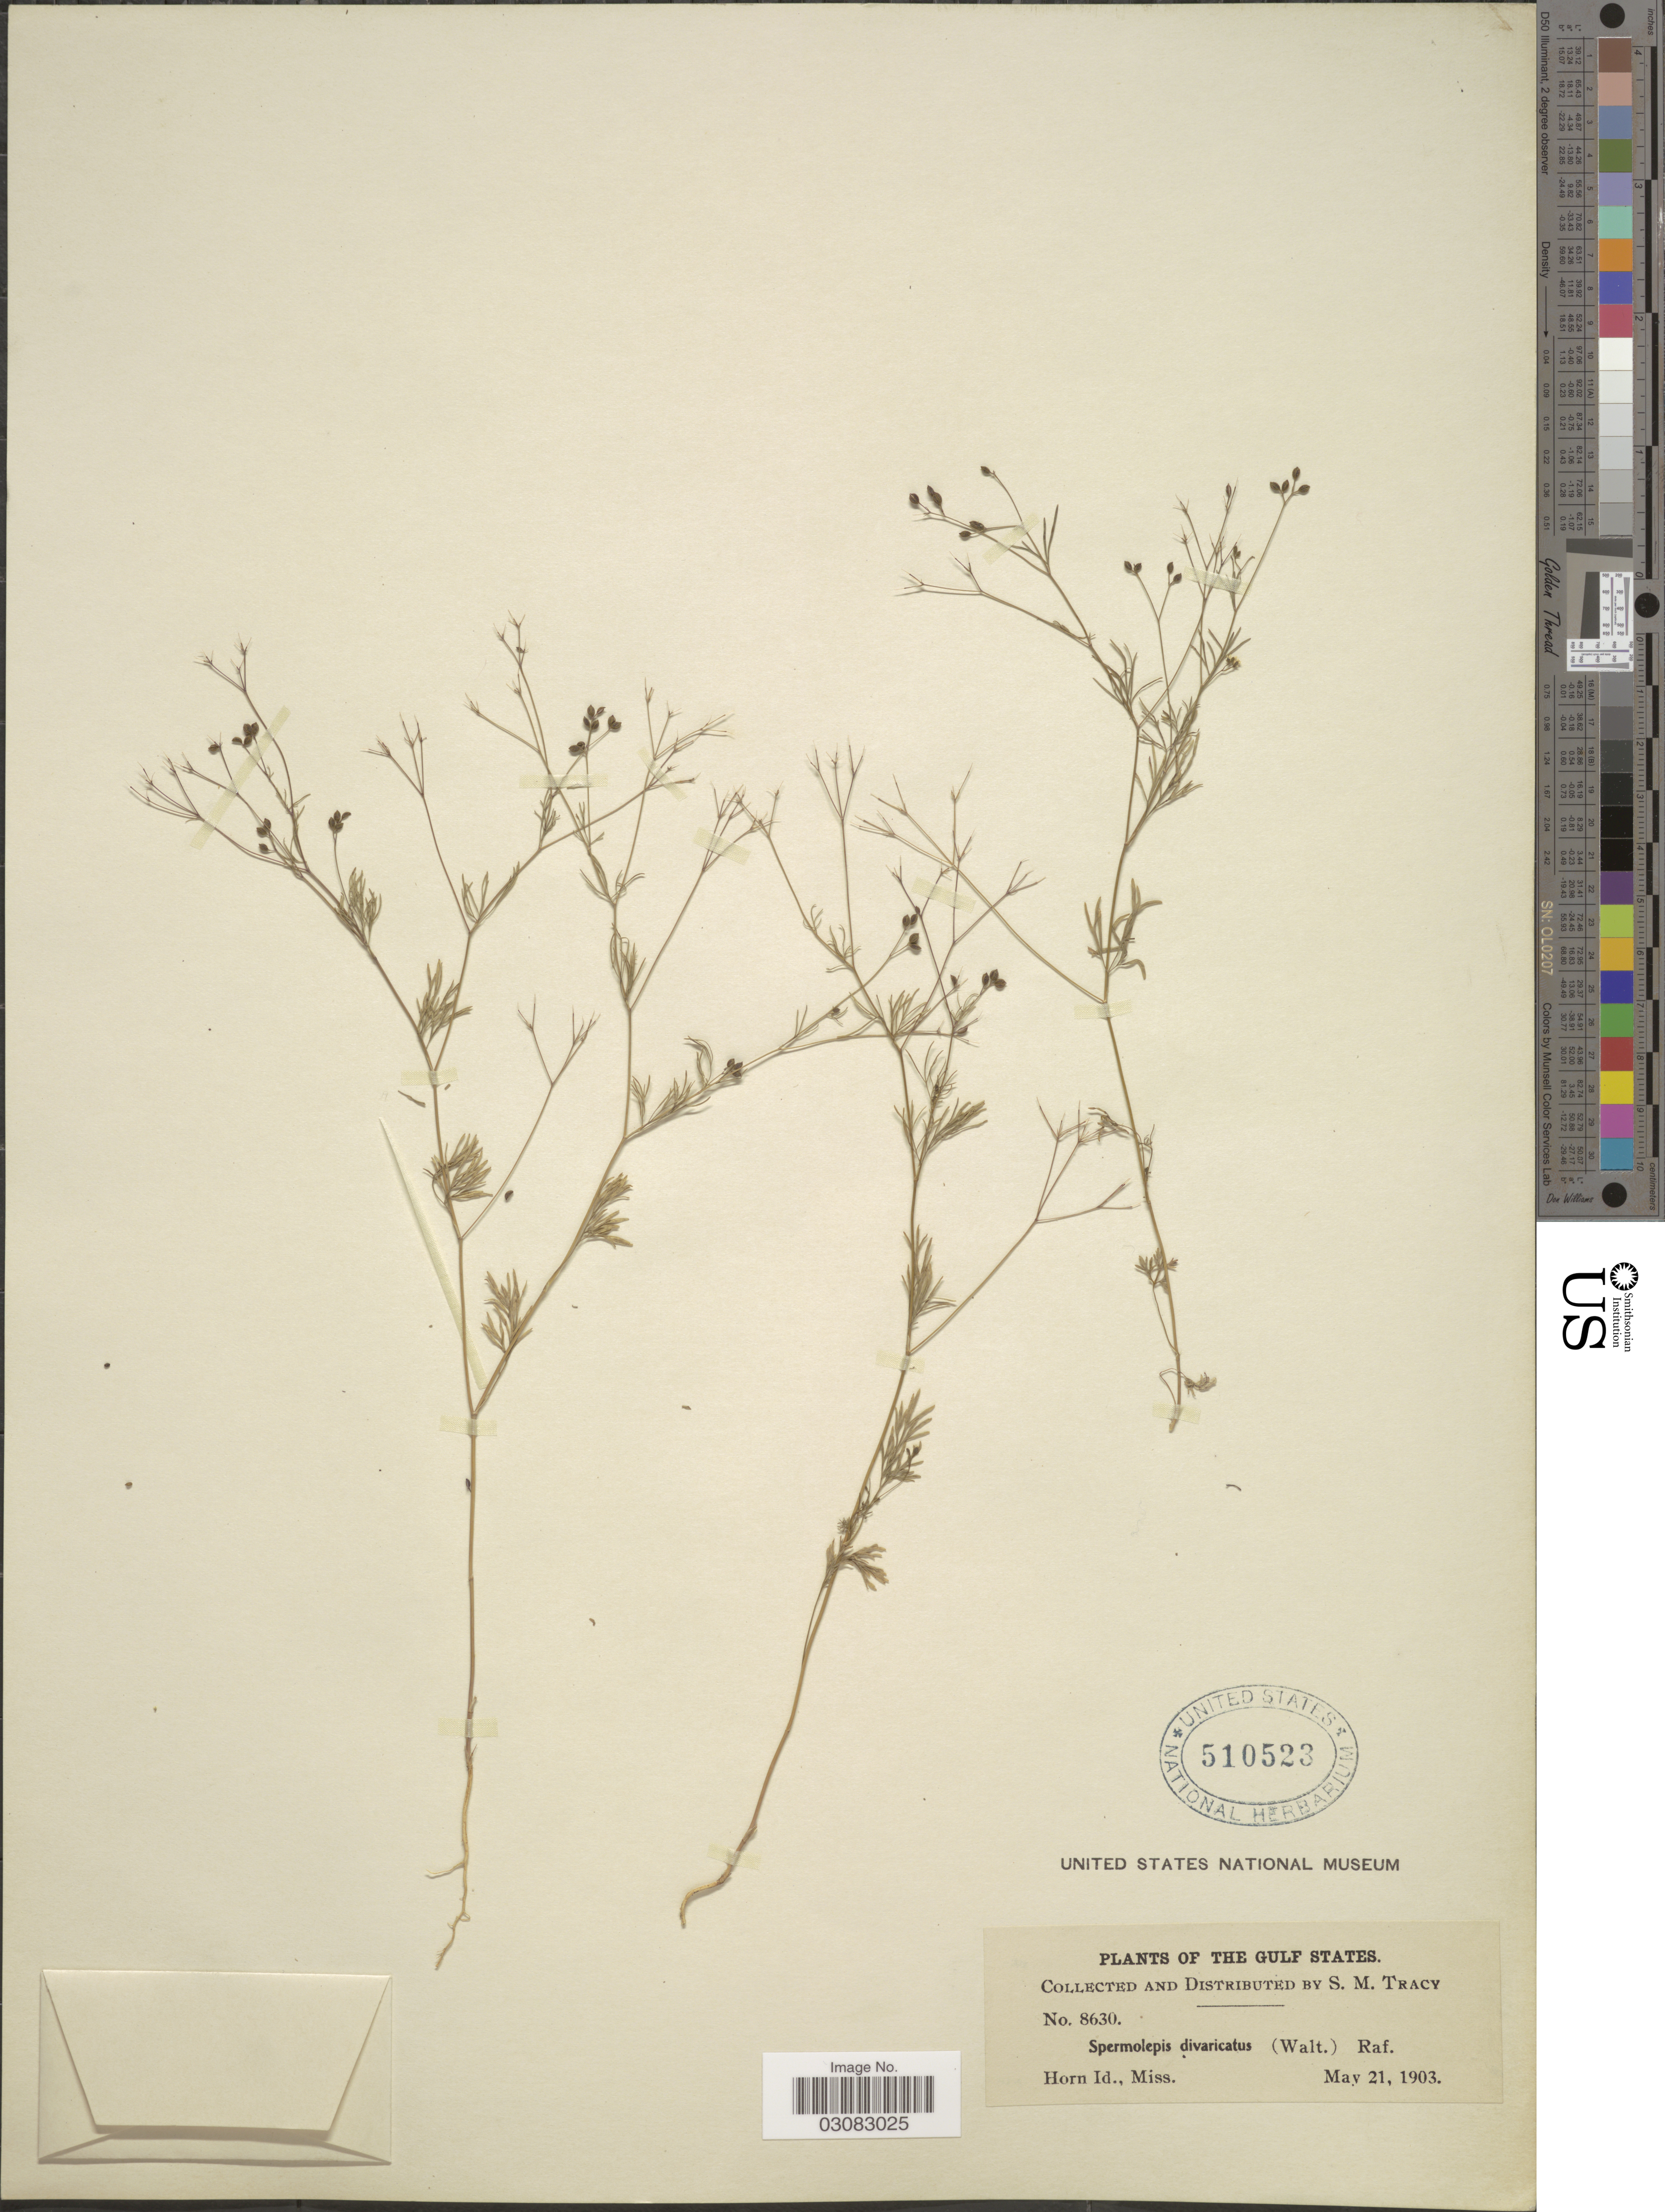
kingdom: Plantae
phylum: Tracheophyta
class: Magnoliopsida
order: Apiales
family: Apiaceae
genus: Spermolepis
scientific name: Spermolepis divaricata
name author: (Walter) Raf.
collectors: S. M. Tracy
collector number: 8630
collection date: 1903-05-21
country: United States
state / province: Mississippi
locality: The Gulf States, Horn Id., Miss.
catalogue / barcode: US 510523